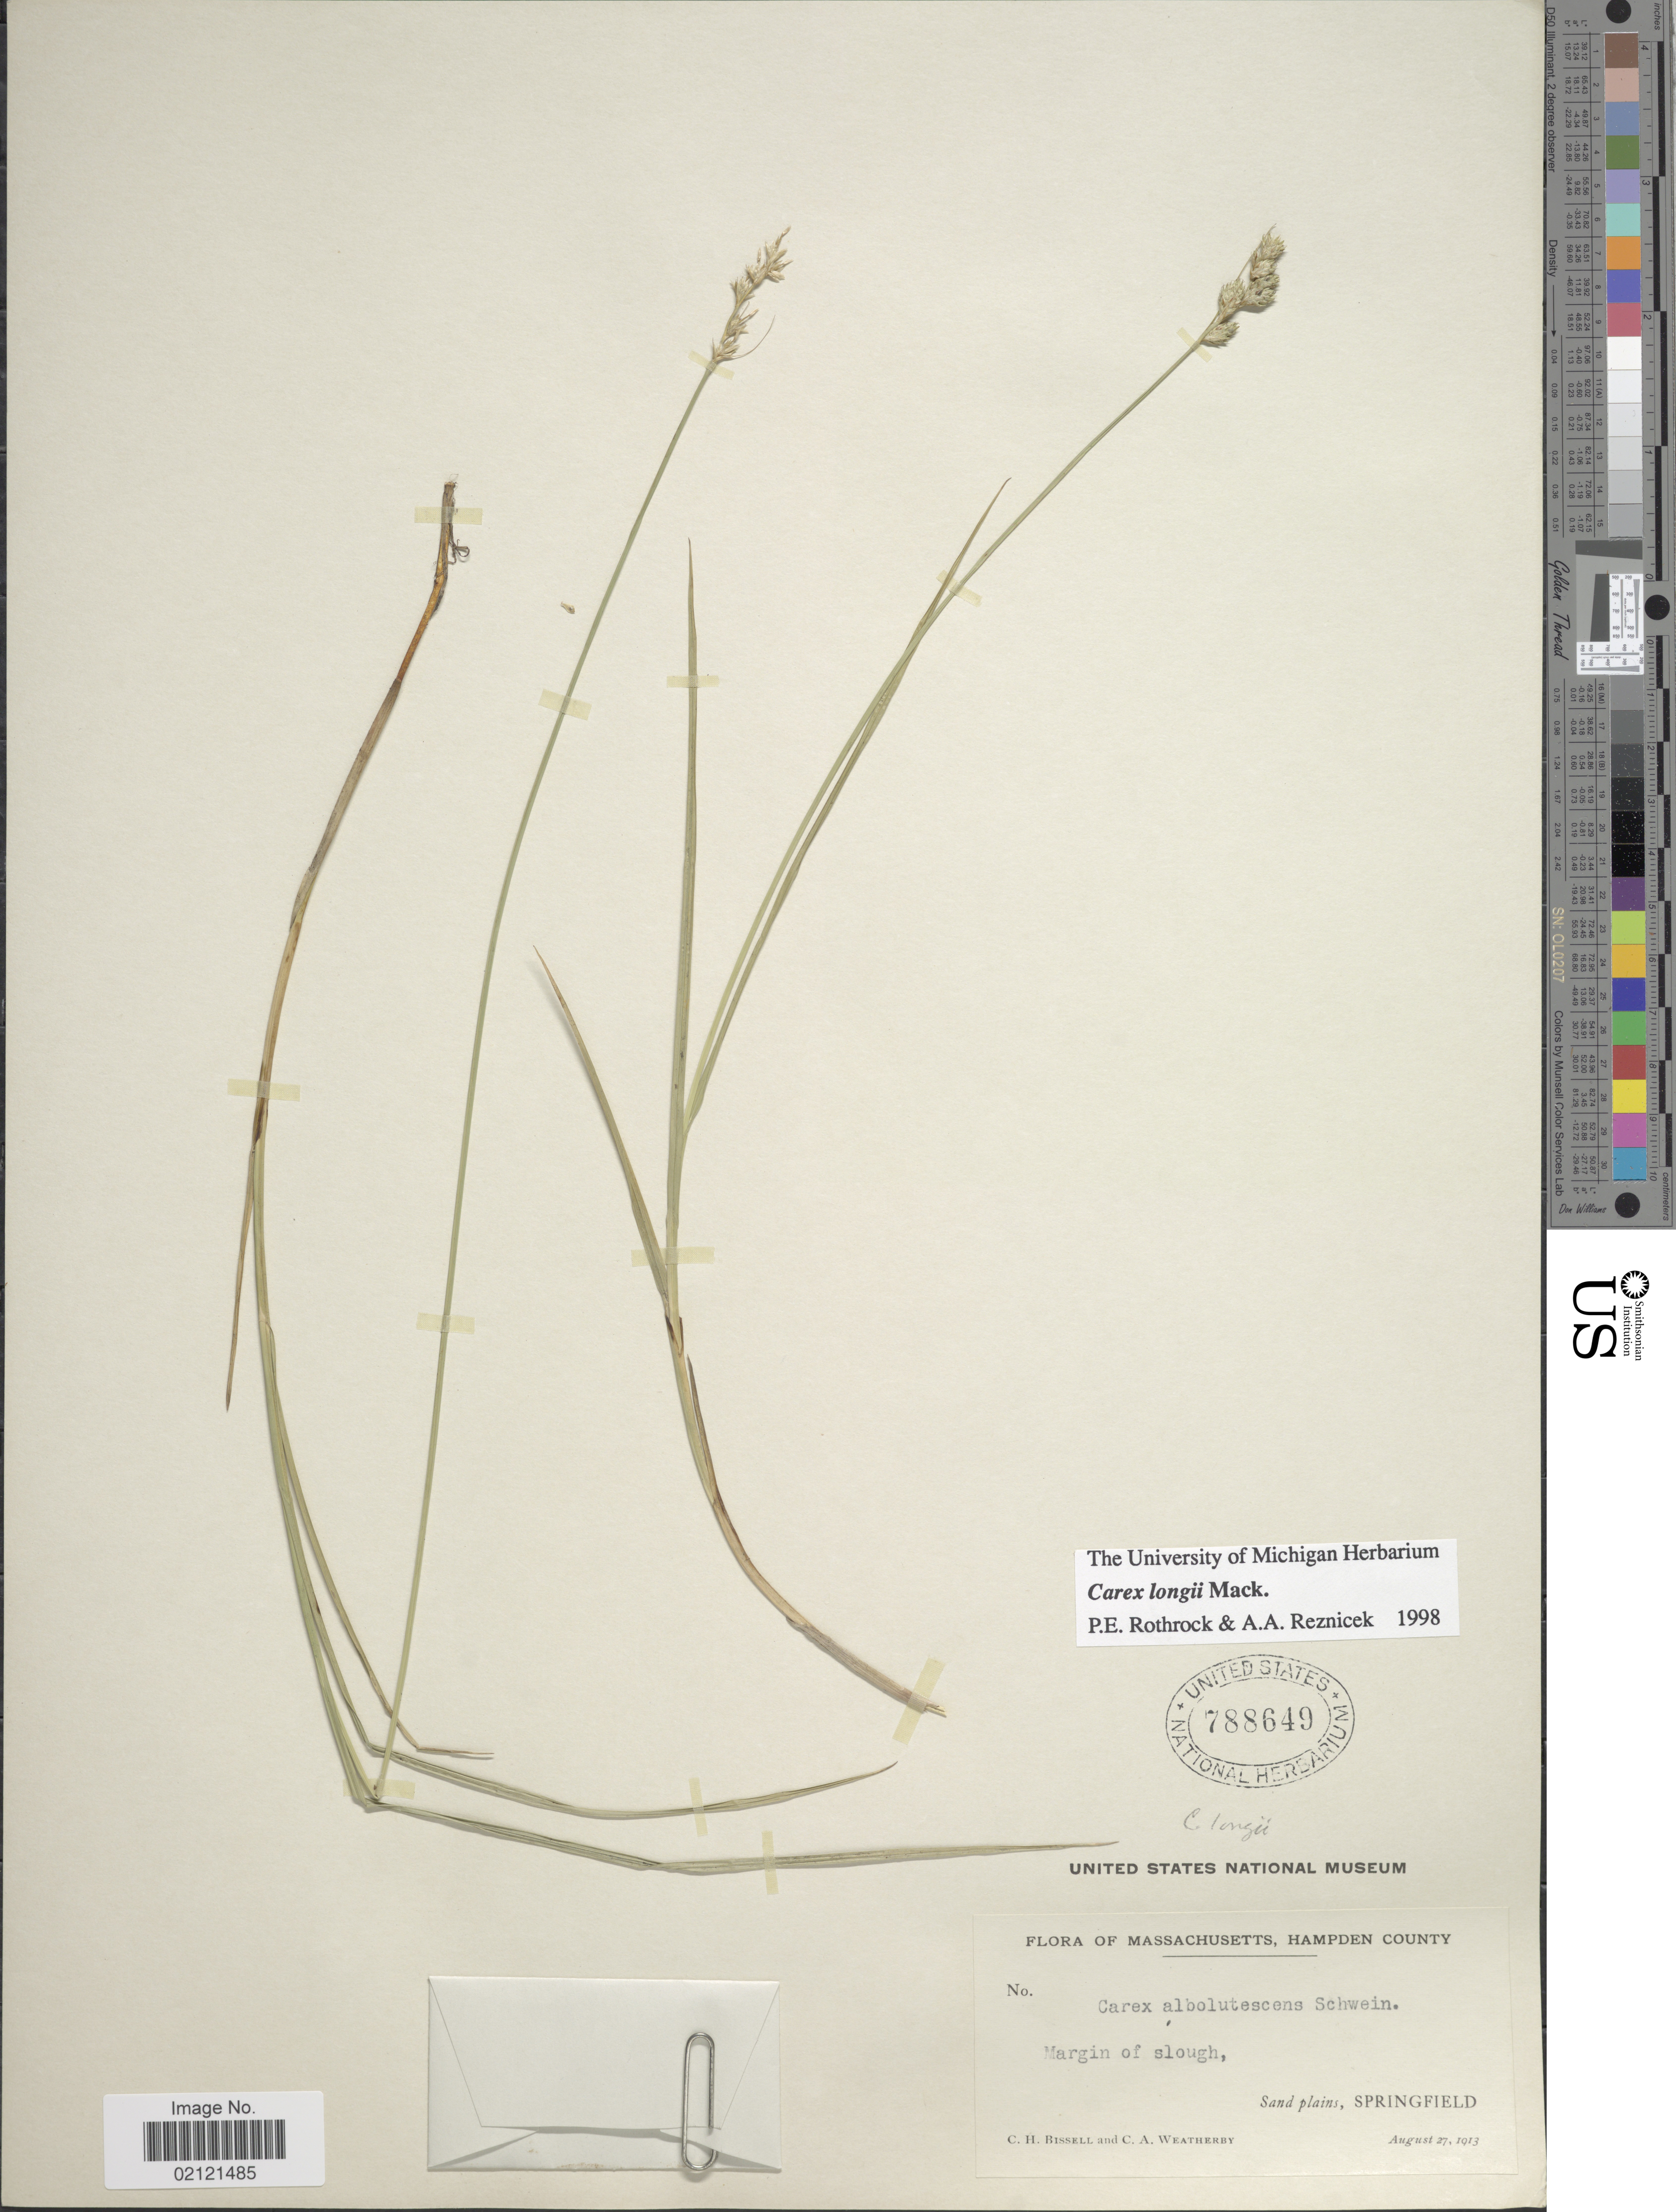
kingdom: Plantae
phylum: Tracheophyta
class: Liliopsida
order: Poales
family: Cyperaceae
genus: Carex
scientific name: Carex longii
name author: Mack.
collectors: C. Bissell & C. A. Weatherby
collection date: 1913-08-27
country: United States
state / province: Massachusetts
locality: Hampden County, Margin of slough, Sand plains, Springfield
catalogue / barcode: US 788649